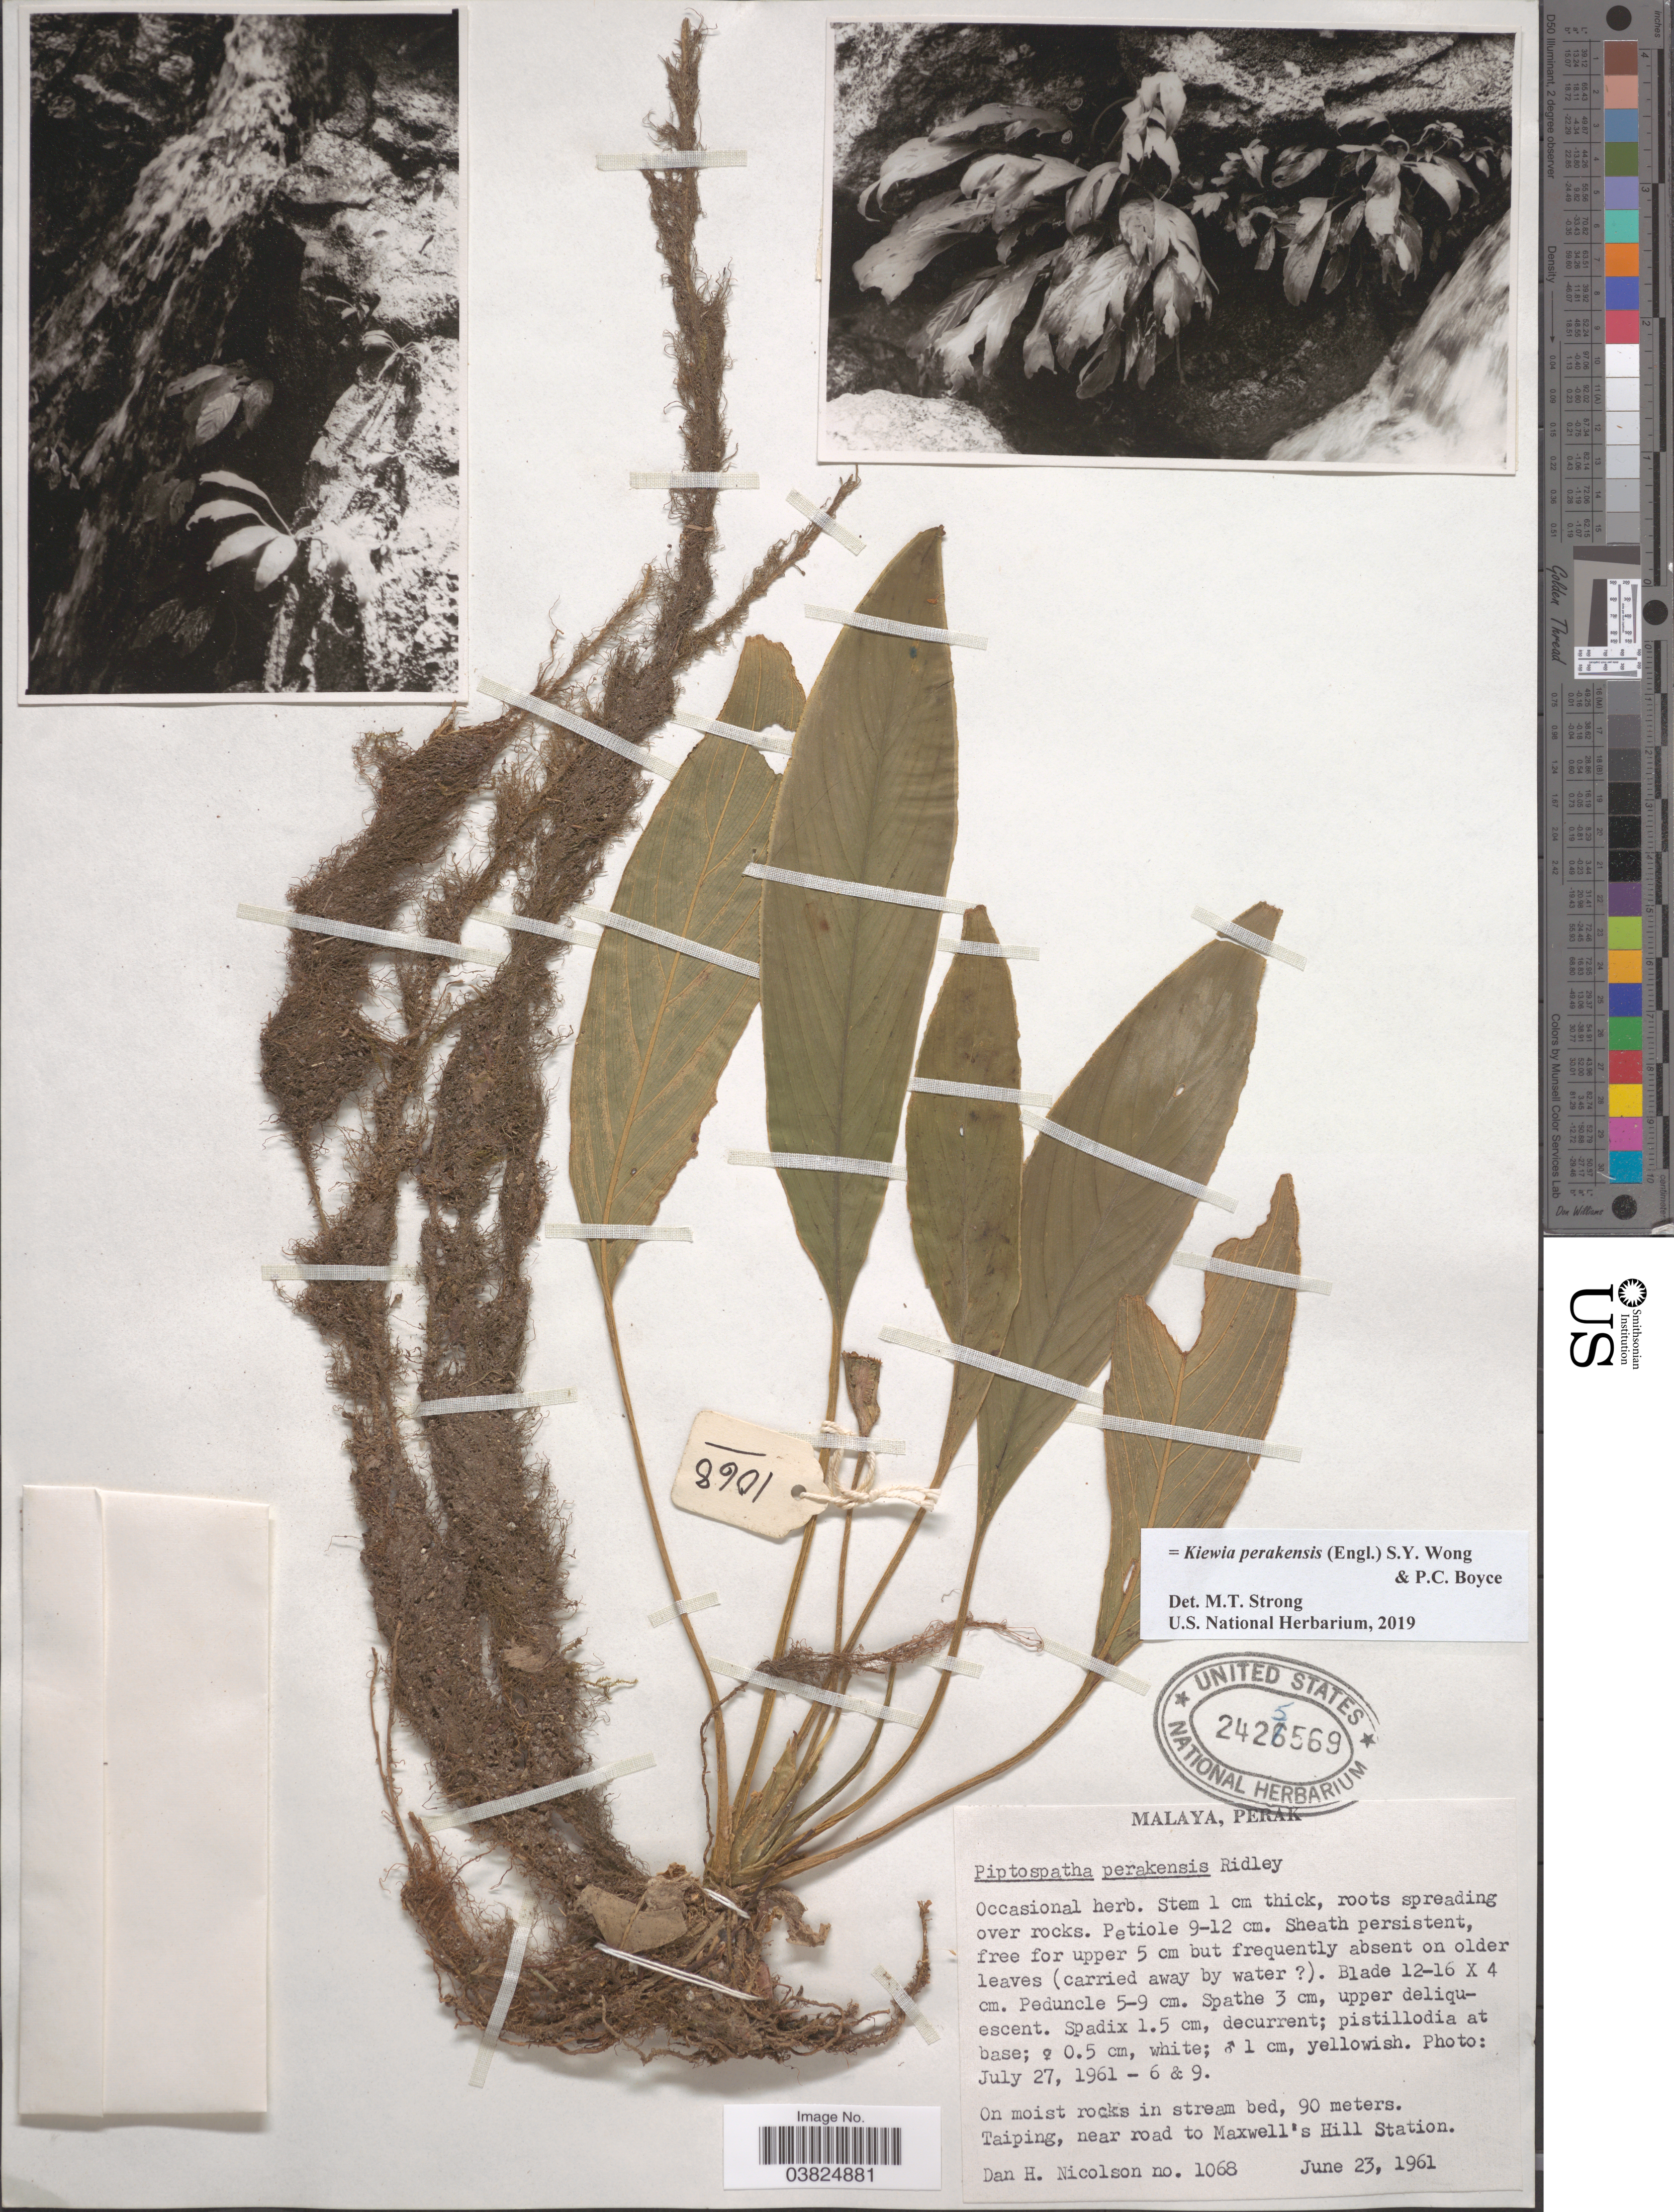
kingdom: Plantae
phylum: Tracheophyta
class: Liliopsida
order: Alismatales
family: Araceae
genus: Kiewia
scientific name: Kiewia perakensis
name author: (Engl.) S.Y. Wong & P.C. Boyce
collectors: D. H. Nicolson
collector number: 1068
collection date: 1961-06-23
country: Malaysia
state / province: Perak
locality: Malaya. Taiping, near road to Maxwell's Hill Station.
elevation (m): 90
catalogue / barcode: US 2425569